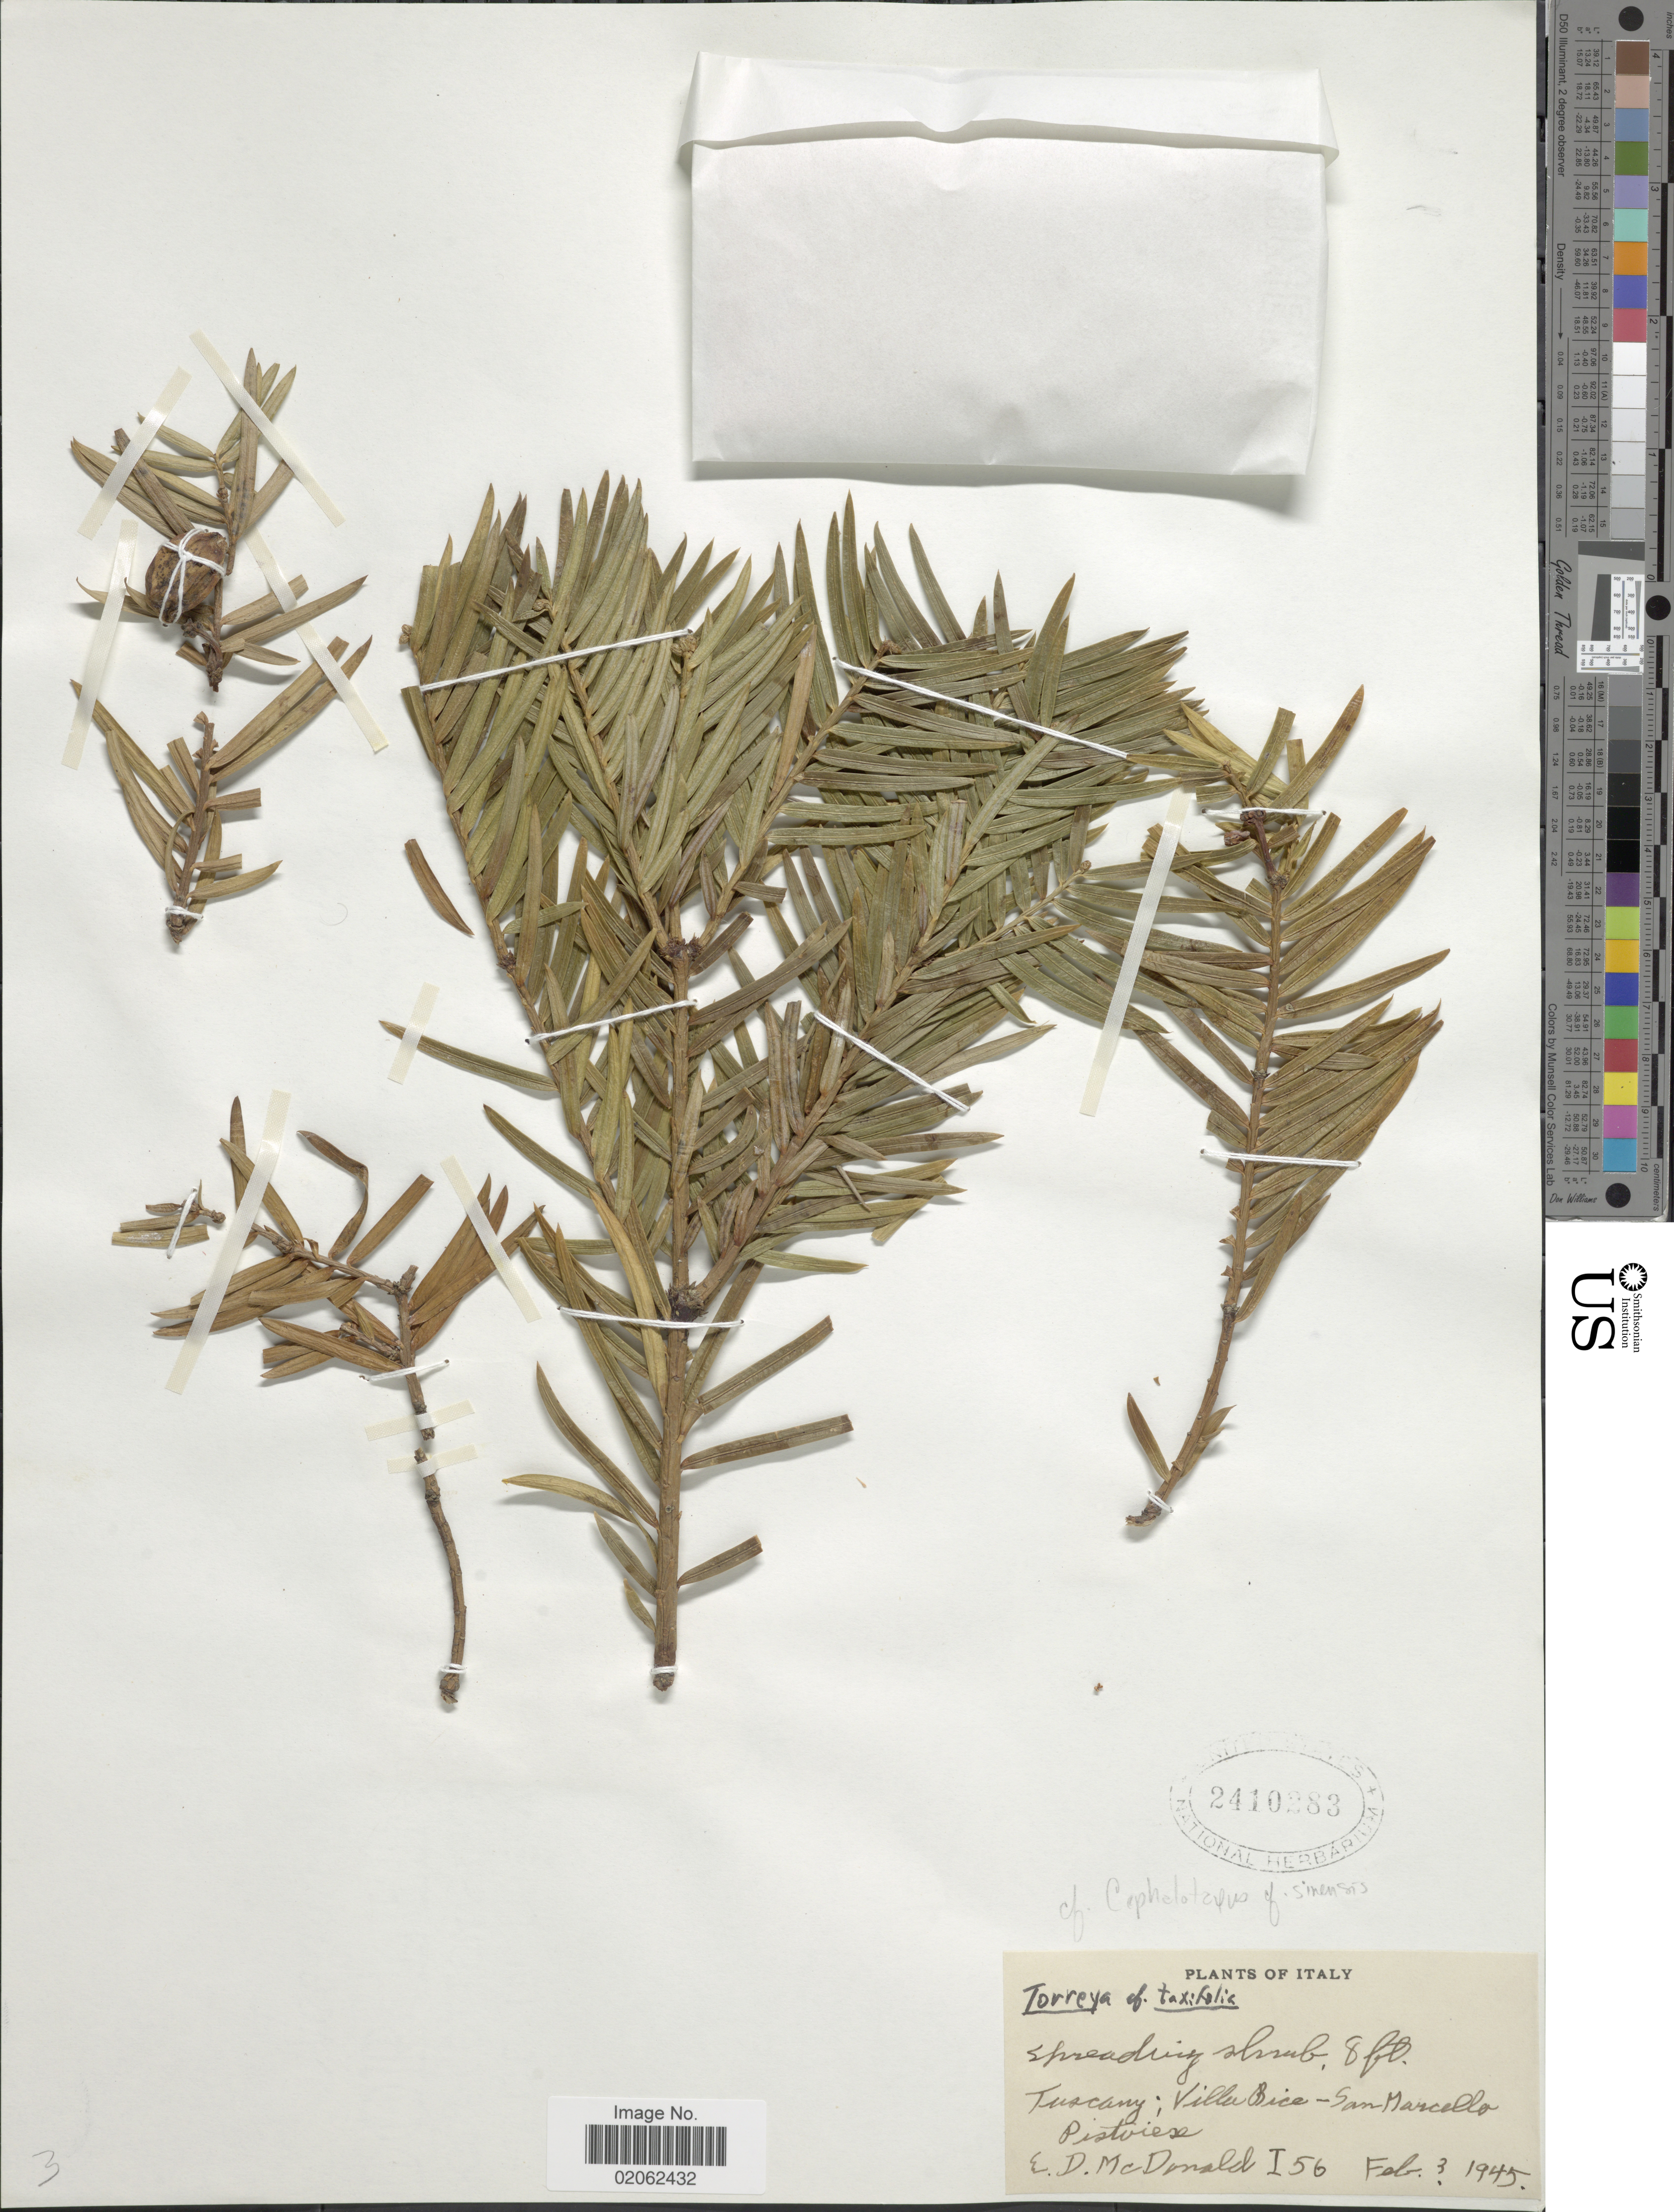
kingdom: Plantae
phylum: Tracheophyta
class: Pinopsida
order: Pinales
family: Cephalotaxaceae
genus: Cephalotaxus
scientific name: Cephalotaxus sinensis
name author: (H.L. Li) H.L. Li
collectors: E. D. McDonald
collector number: I56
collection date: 1945-02-03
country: Italy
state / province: Tuscany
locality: Villa Bice - San Marcello Pistoiese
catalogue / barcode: US 2410283